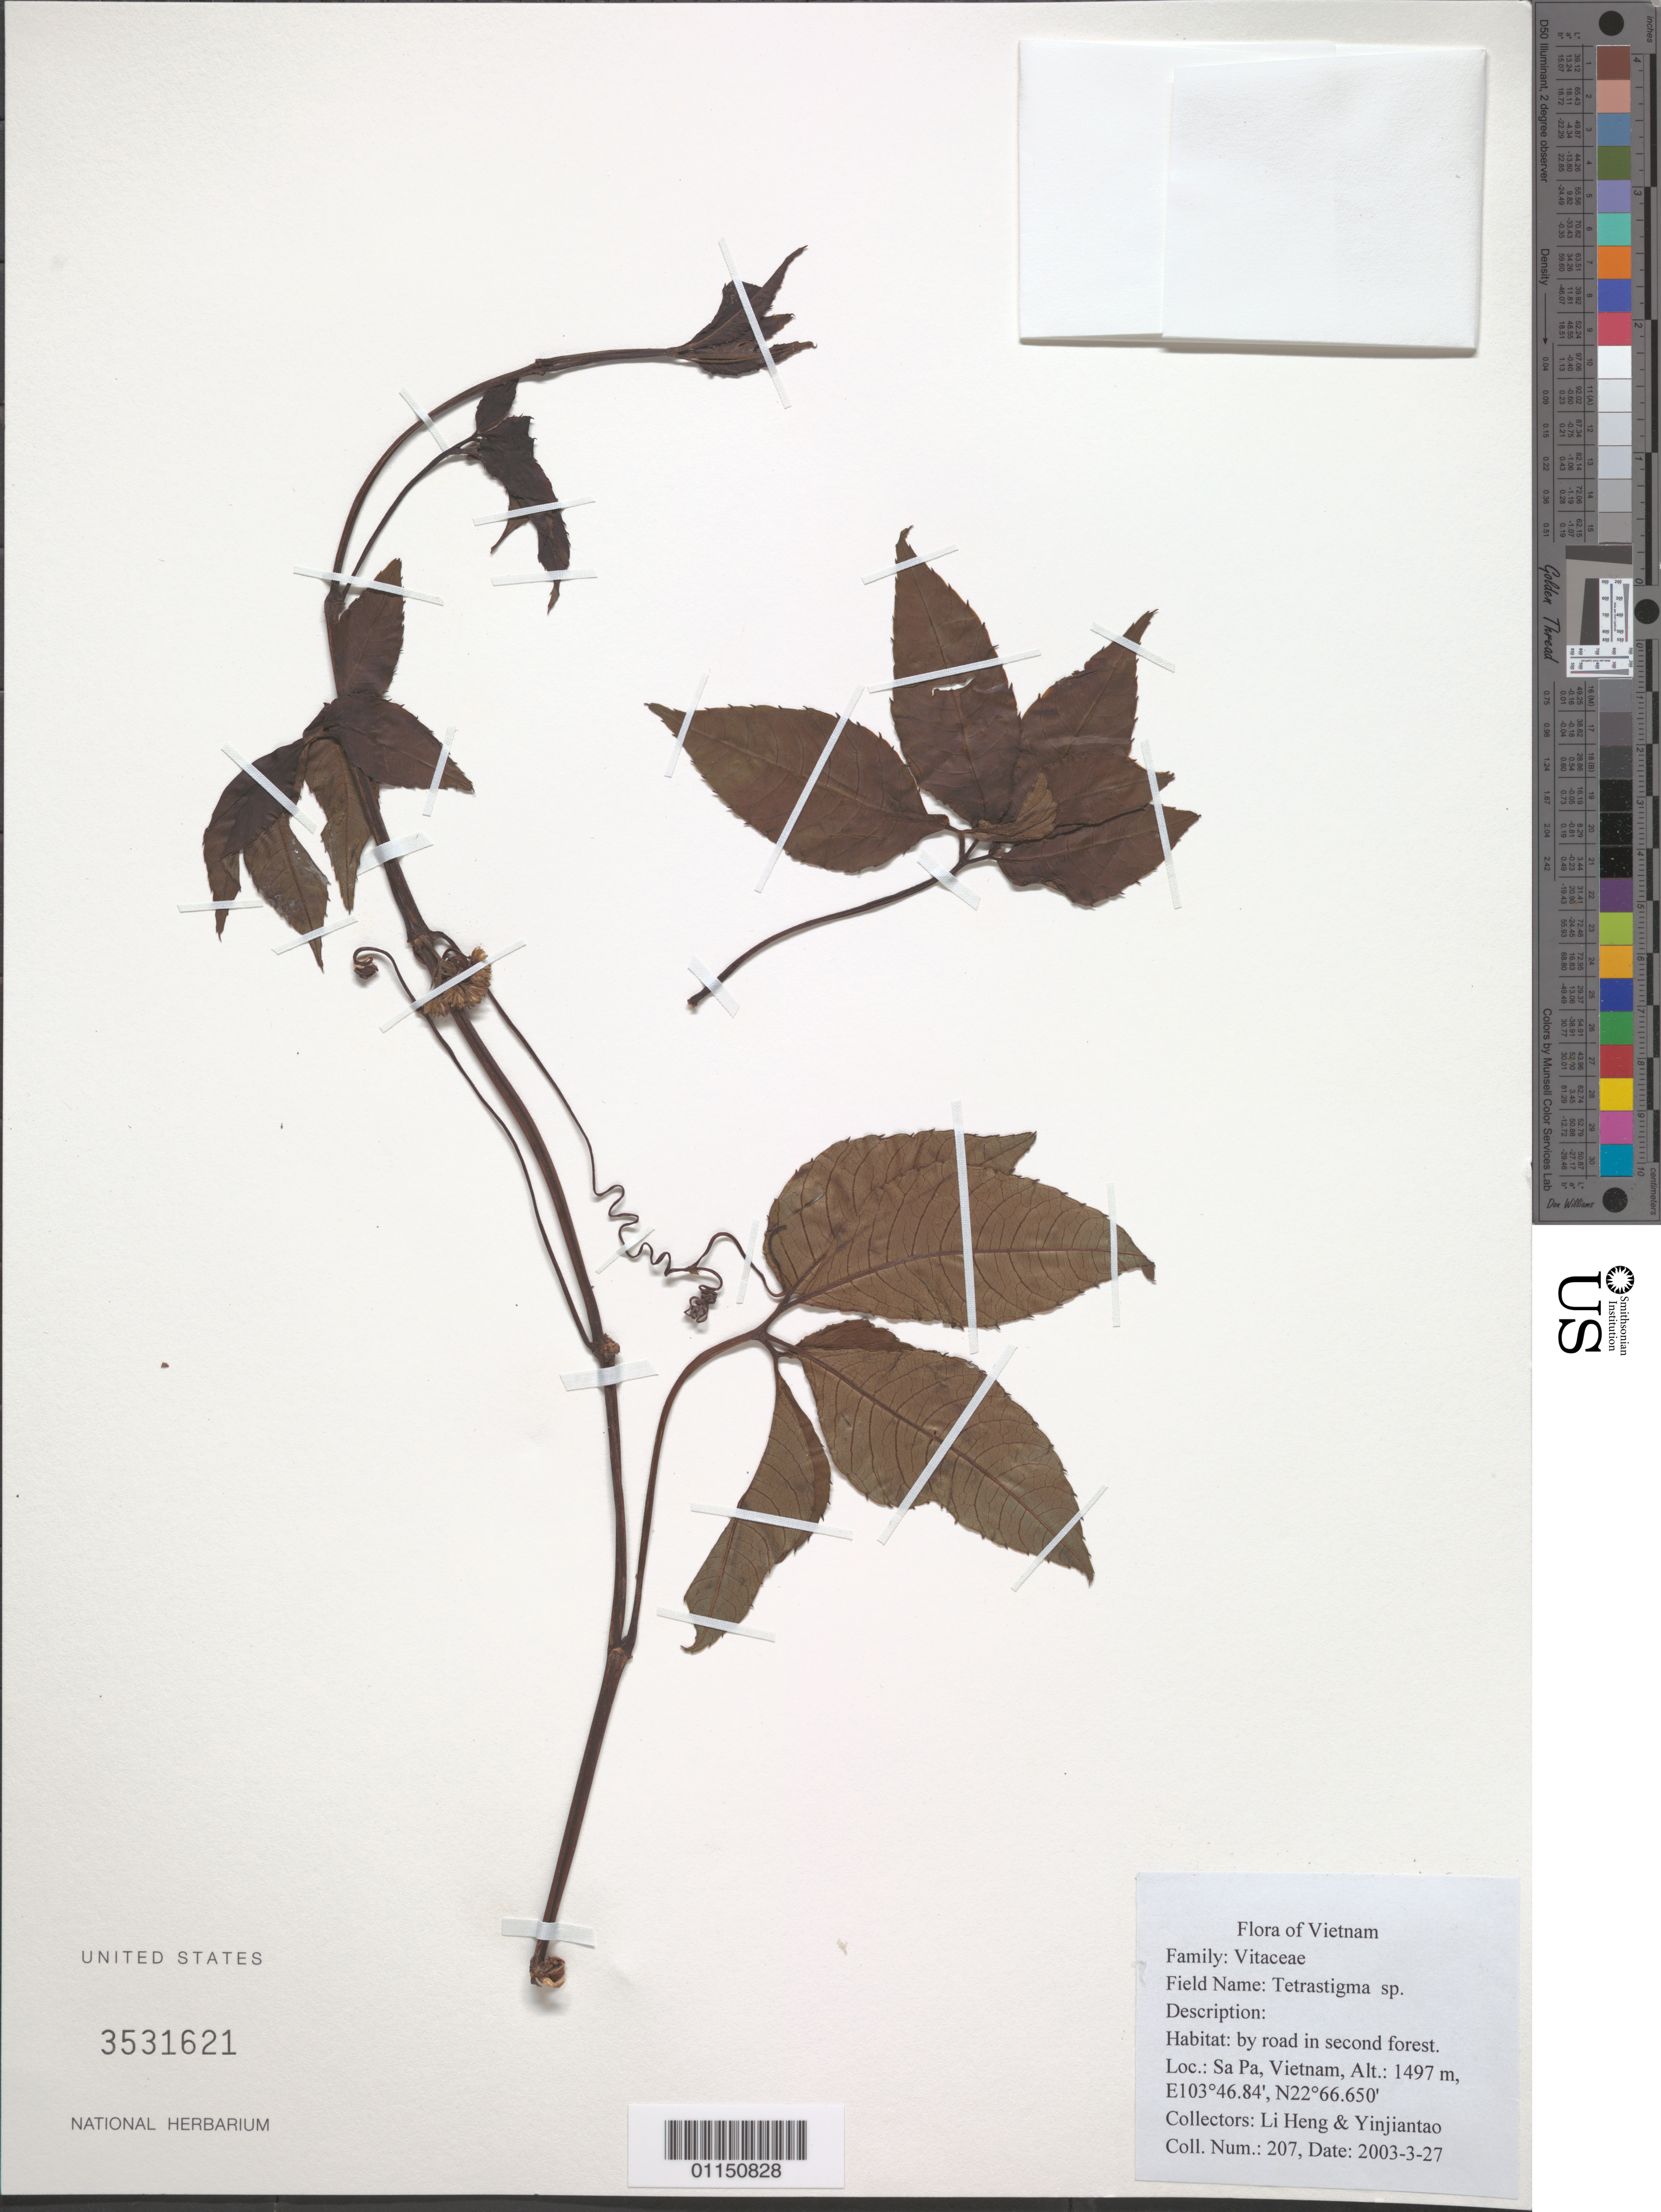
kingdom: Plantae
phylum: Tracheophyta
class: Magnoliopsida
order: Vitales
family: Vitaceae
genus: Tetrastigma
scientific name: Tetrastigma sp.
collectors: L. Heng & J. T. Yin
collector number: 207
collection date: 2003-03-27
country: Vietnam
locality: Sa Pa.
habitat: By road in second forest.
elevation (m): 1497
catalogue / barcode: US 3531621